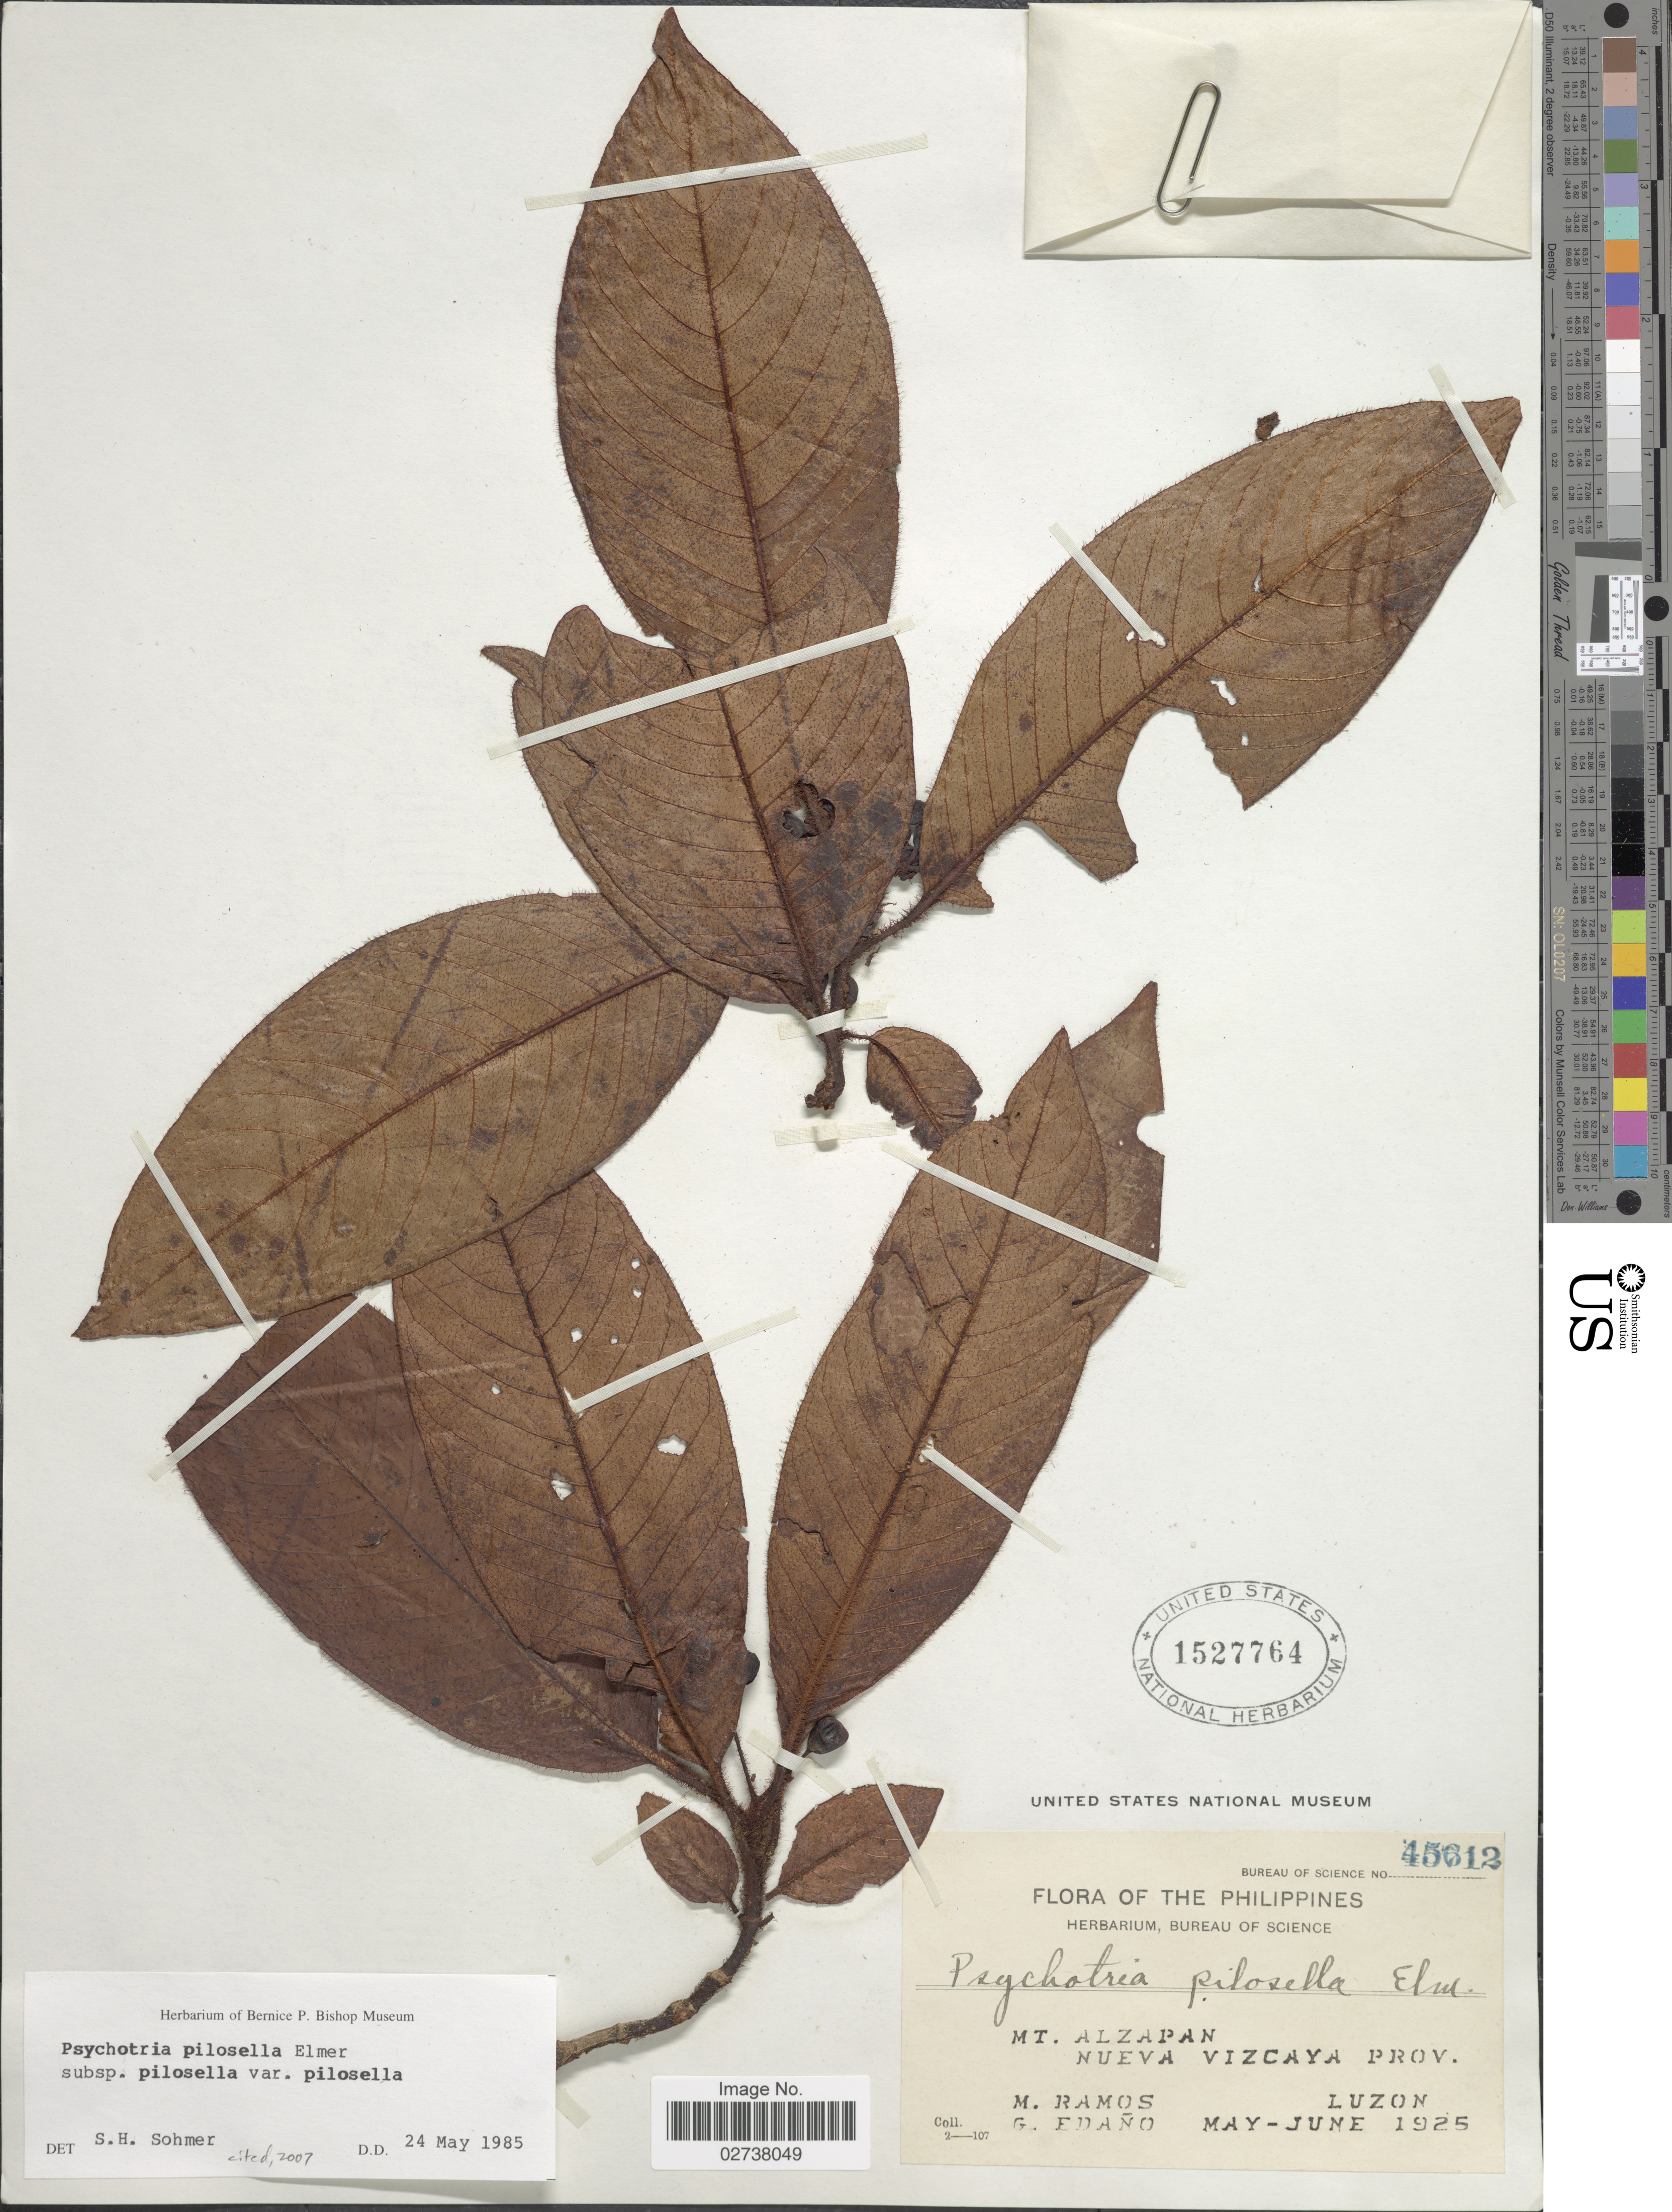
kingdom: Plantae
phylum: Tracheophyta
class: Magnoliopsida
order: Gentianales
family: Rubiaceae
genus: Psychotria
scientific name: Psychotria pilosella subsp. pilosella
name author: Elmer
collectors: M. Ramos & G. Edaño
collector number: Bureau of Science 45612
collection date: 1925-05/1925-06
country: Philippines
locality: Mt. Alzapan, Nueva Vizcaya Prov.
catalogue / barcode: US 1527764